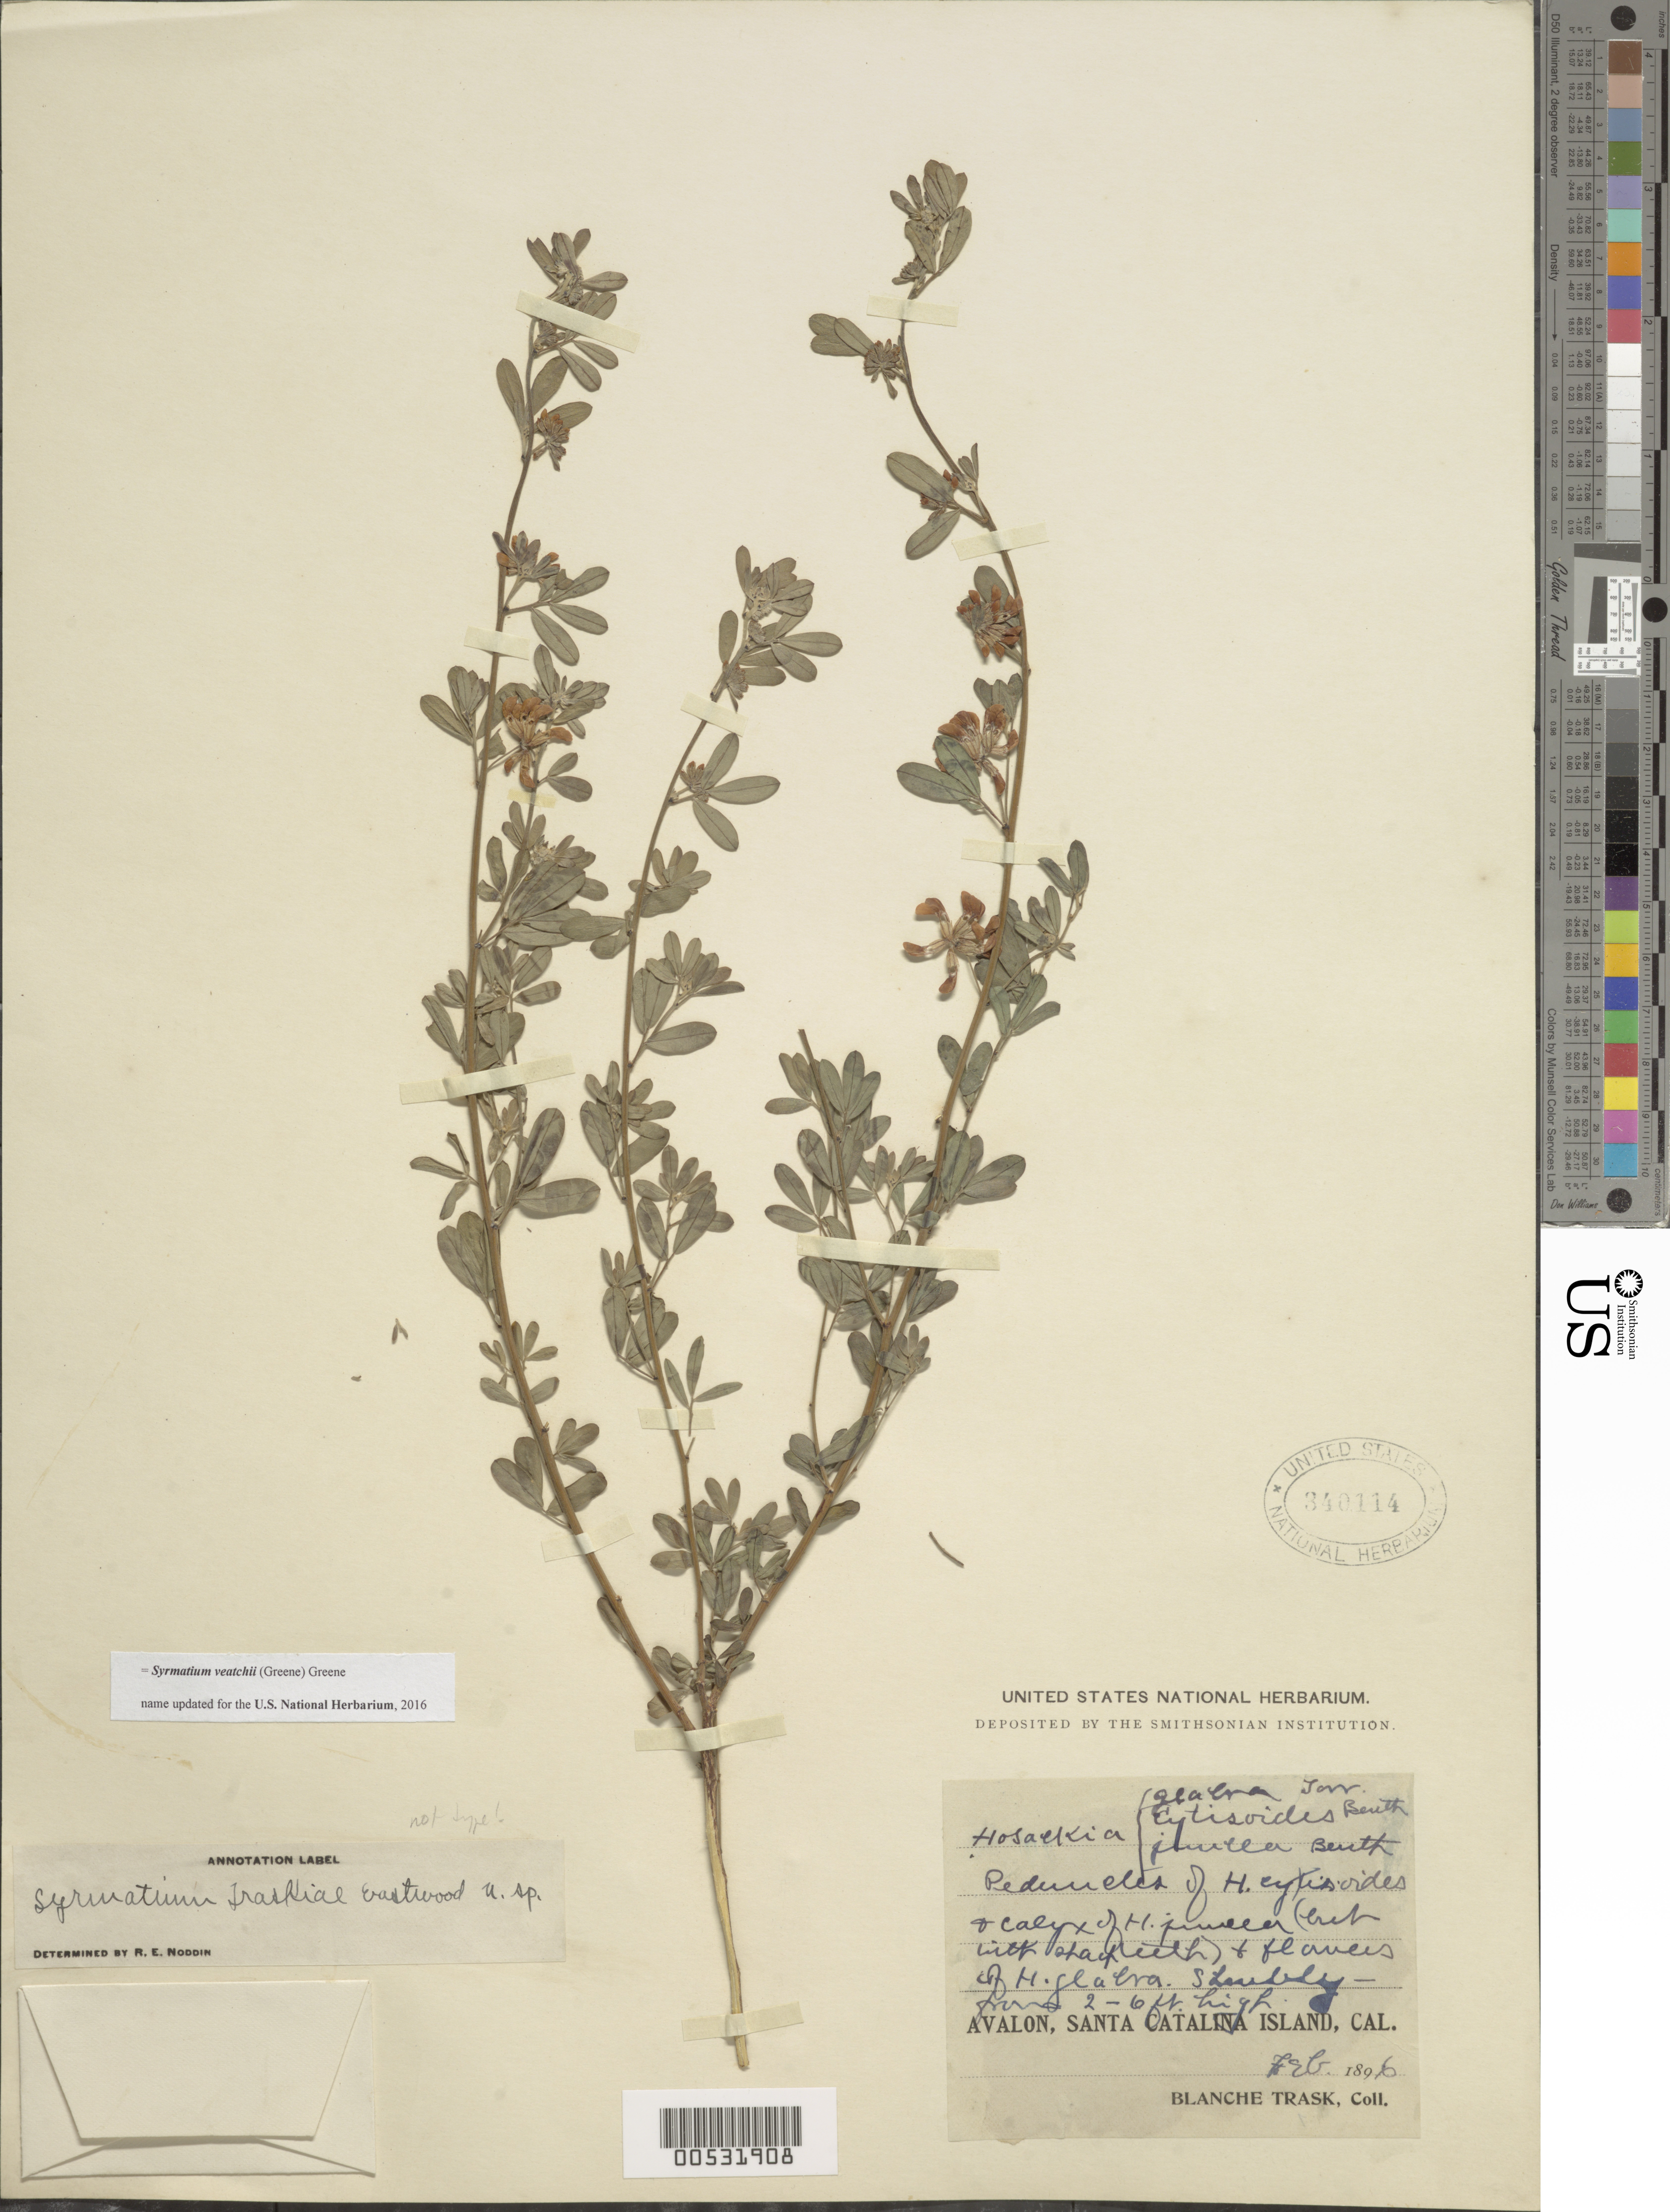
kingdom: Plantae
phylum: Tracheophyta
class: Magnoliopsida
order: Fabales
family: Fabaceae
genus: Syrmatium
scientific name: Syrmatium veatchii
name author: (Greene) Greene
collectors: B. Trask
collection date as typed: Feb 1896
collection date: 1896-02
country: United States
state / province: California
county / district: Los Angeles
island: Santa Catalina Island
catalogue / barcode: US 340114